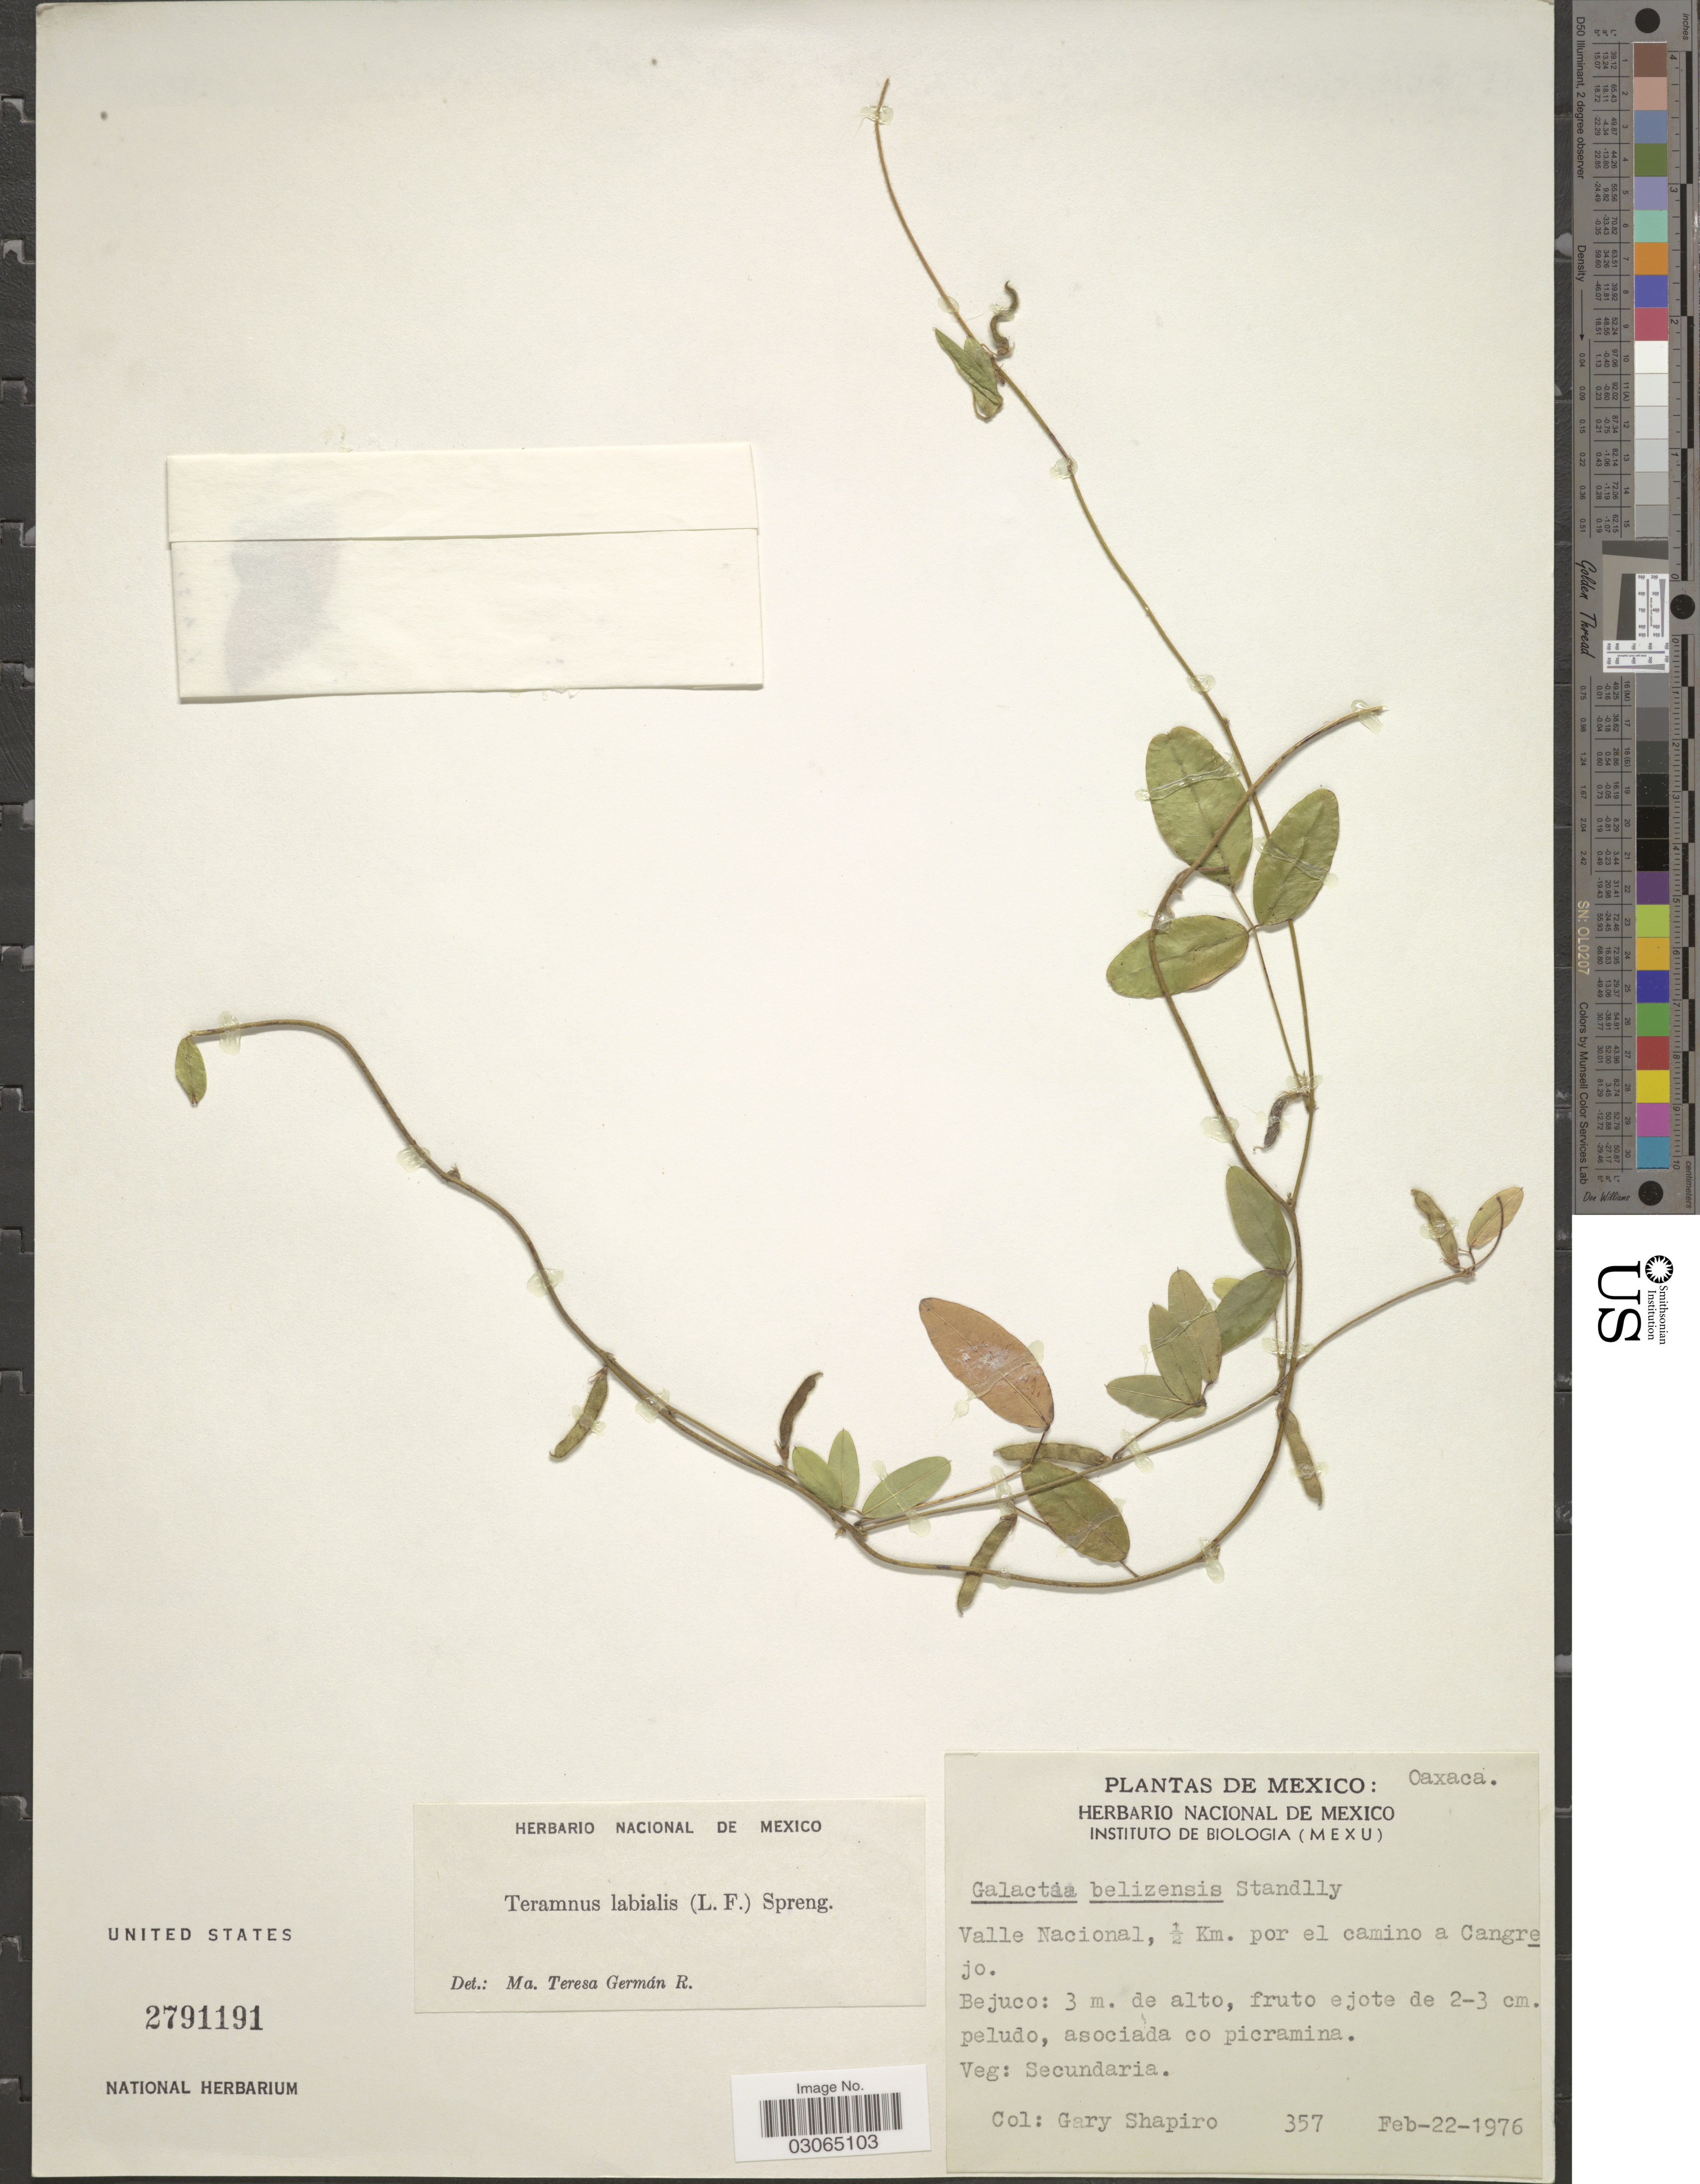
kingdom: Plantae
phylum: Tracheophyta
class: Magnoliopsida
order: Fabales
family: Fabaceae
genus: Teramnus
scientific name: Teramnus labialis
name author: (L. f.) Spreng.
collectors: G. Shapiro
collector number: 357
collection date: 1976-02-22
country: Mexico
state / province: Oaxaca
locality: Valle Nacional, ½ Km. por el camino a Cangrejo.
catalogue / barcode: US 2791191